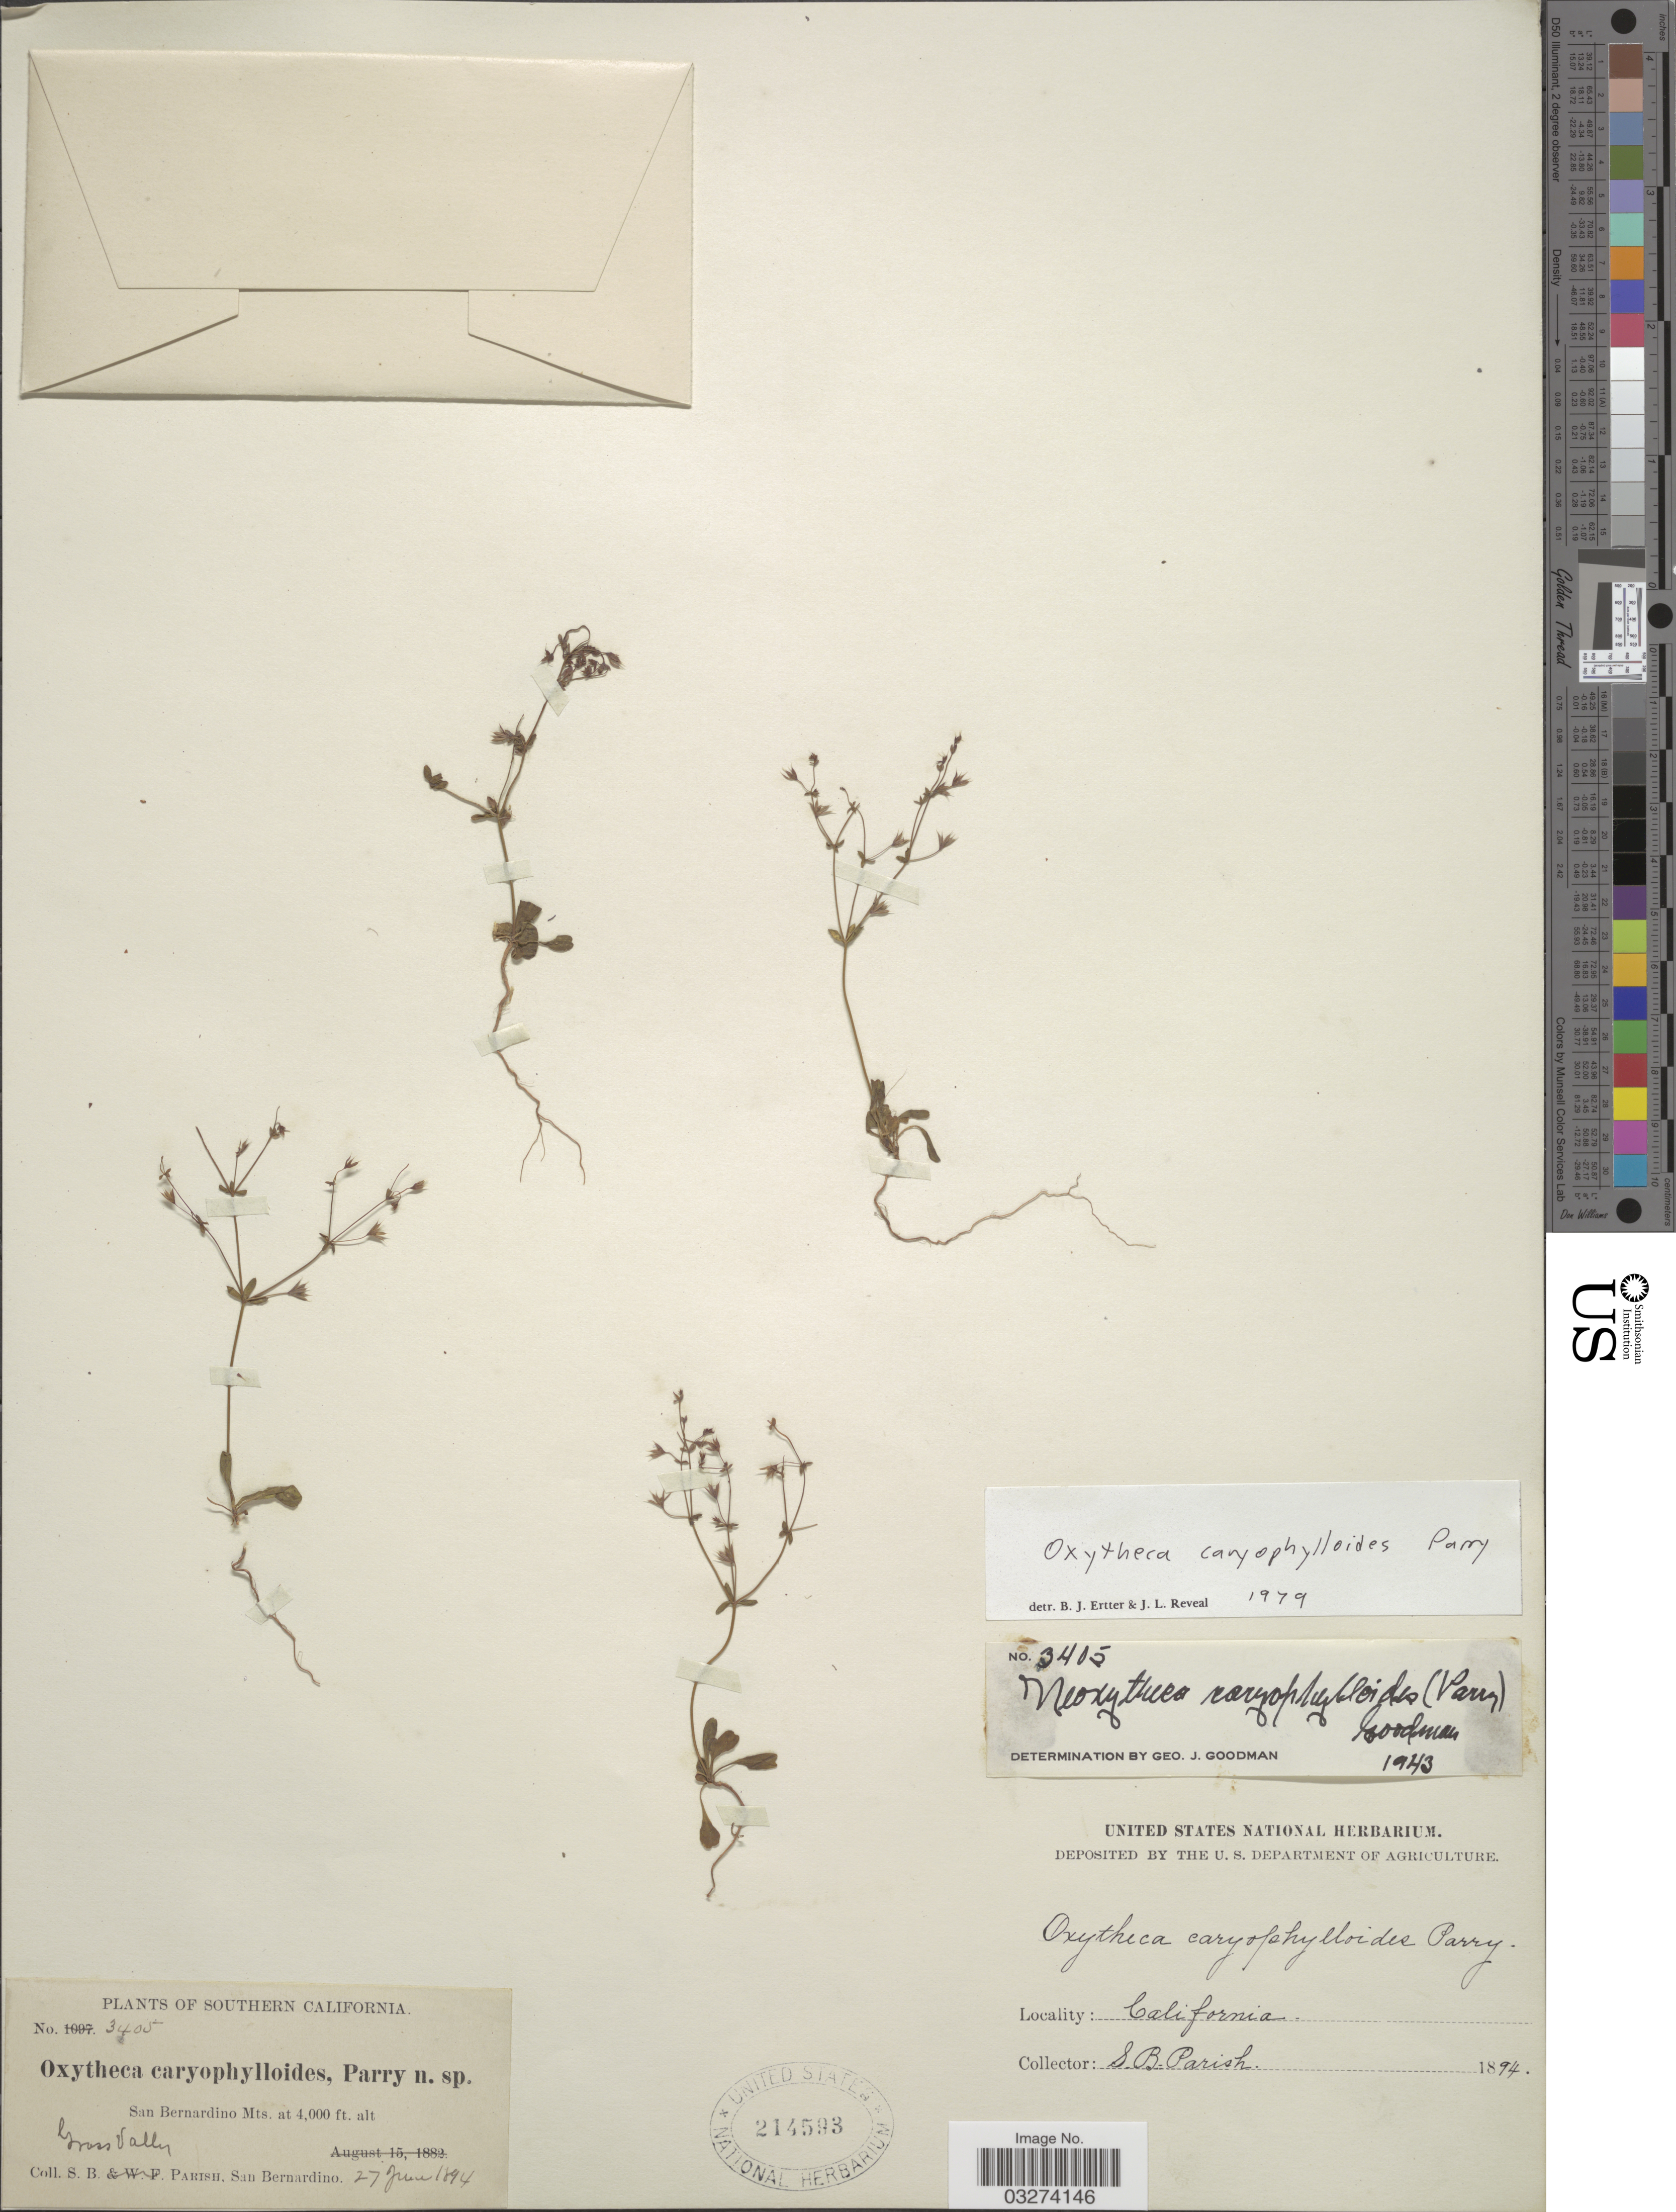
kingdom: Plantae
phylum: Tracheophyta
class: Magnoliopsida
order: Caryophyllales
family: Polygonaceae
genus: Sidotheca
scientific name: Sidotheca caryophylloides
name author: (Parry) Reveal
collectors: S. B. Parish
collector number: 3405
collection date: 1894-06-27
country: United States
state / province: California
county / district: San Bernardino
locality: Southern California. San Bernardino Mts. Grass Valley.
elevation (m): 1219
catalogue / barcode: US 214593